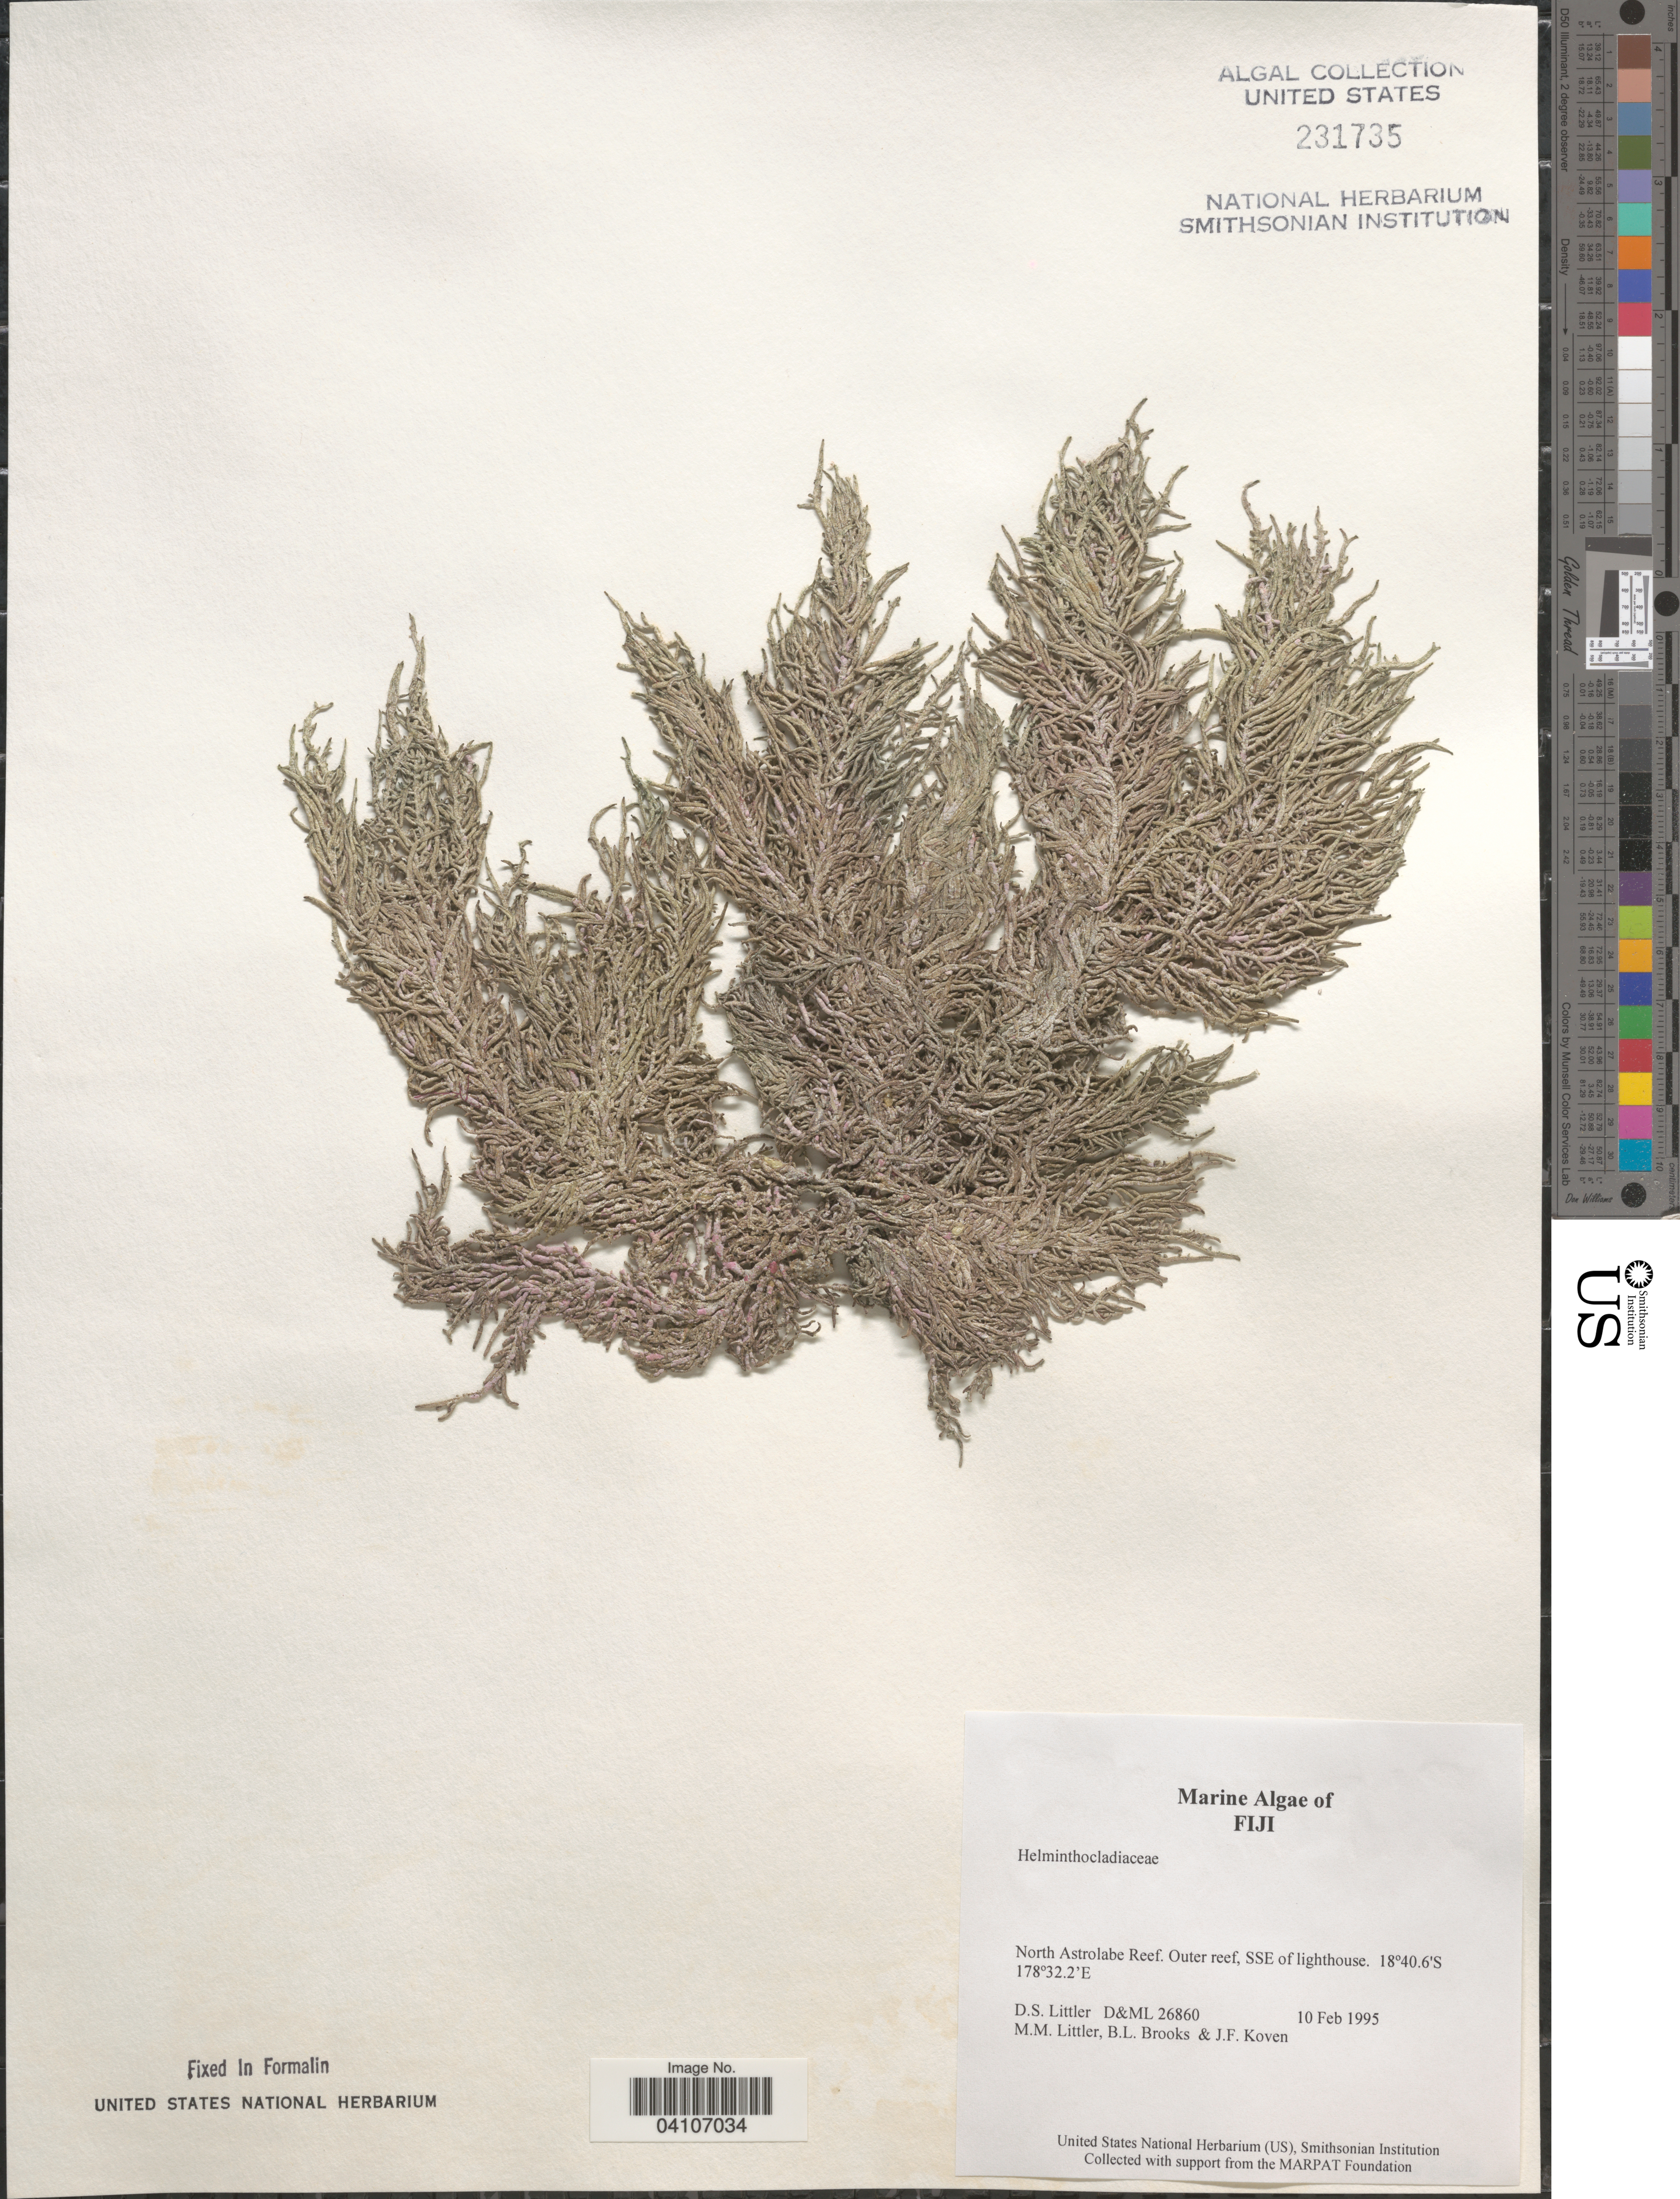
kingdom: Plantae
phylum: Rhodophyta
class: Florideophyceae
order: Nemaliales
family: Helminthocladiaceae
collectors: D. S. Littler, B. Brooks & J. Koven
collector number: D&ML26860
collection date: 1995-02-10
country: Fiji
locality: North Astrolabe Reef. Outer reef, SSE of lighthouse.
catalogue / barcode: US 231735